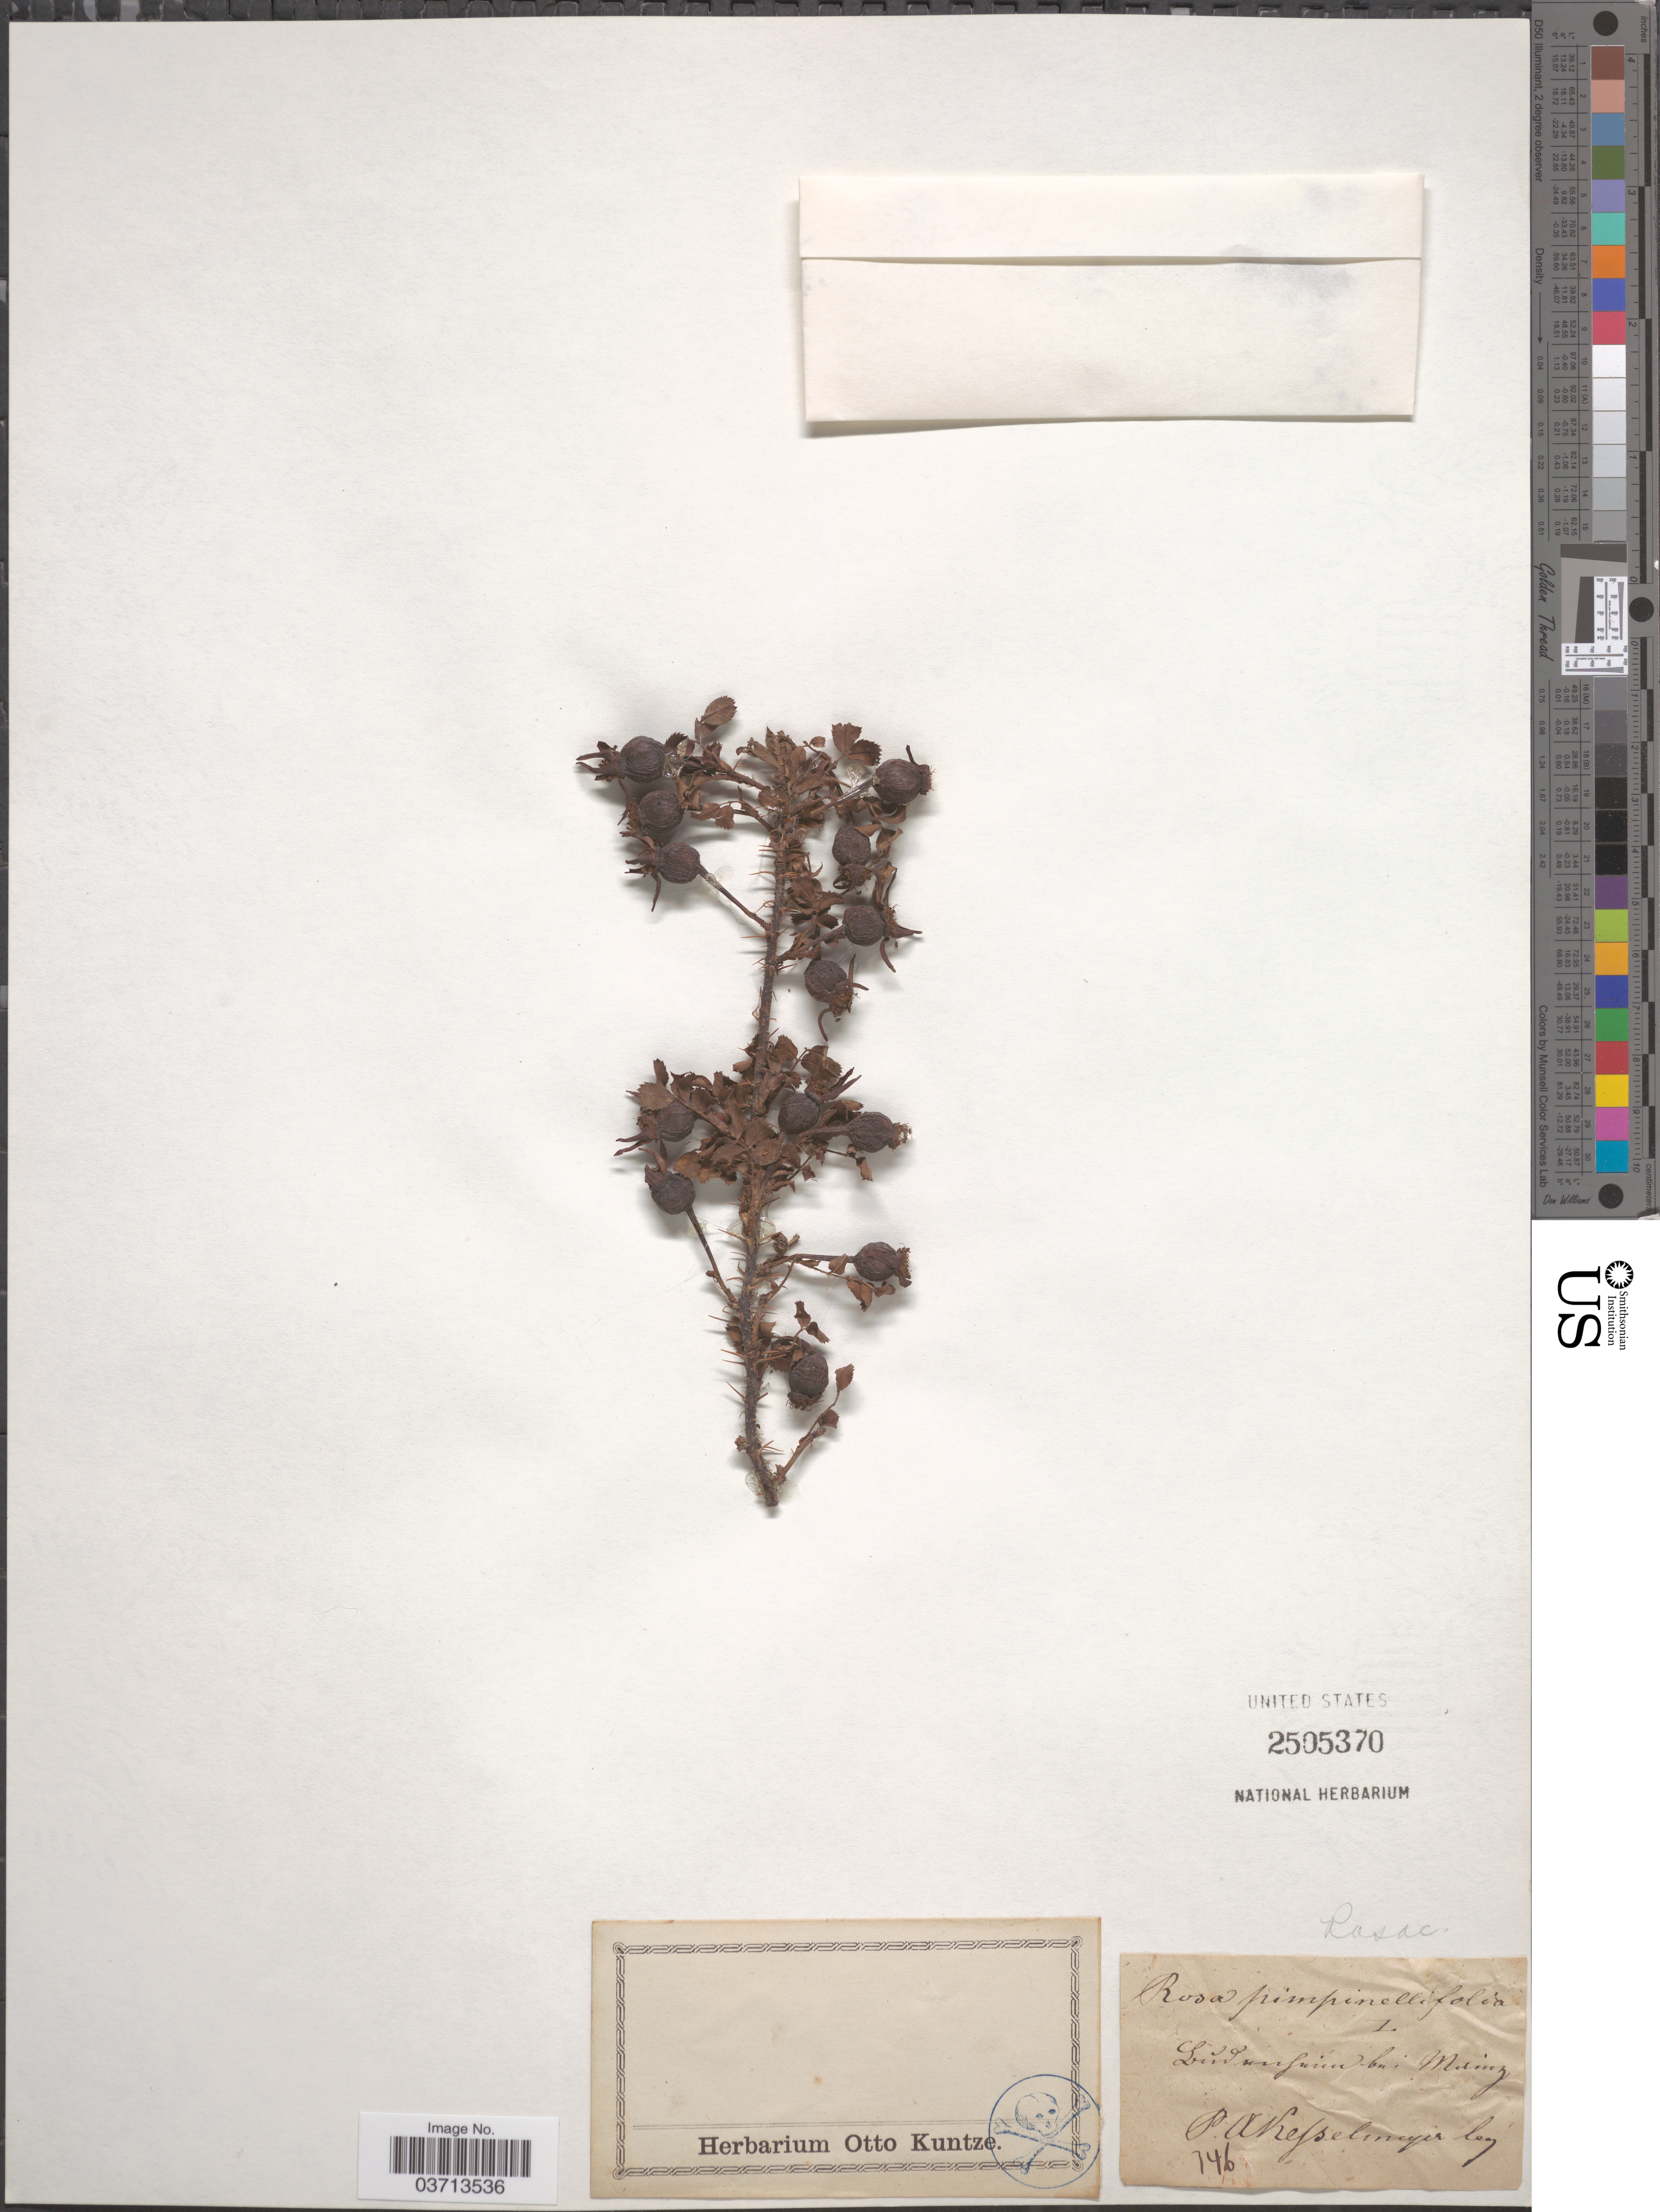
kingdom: Plantae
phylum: Tracheophyta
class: Magnoliopsida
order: Rosales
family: Rosaceae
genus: Rosa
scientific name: Rosa pimpinellifolia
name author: L.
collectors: P. Kefselinger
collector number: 146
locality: Lindunfuim bei Mering. [interpreted]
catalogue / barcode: US 2505370